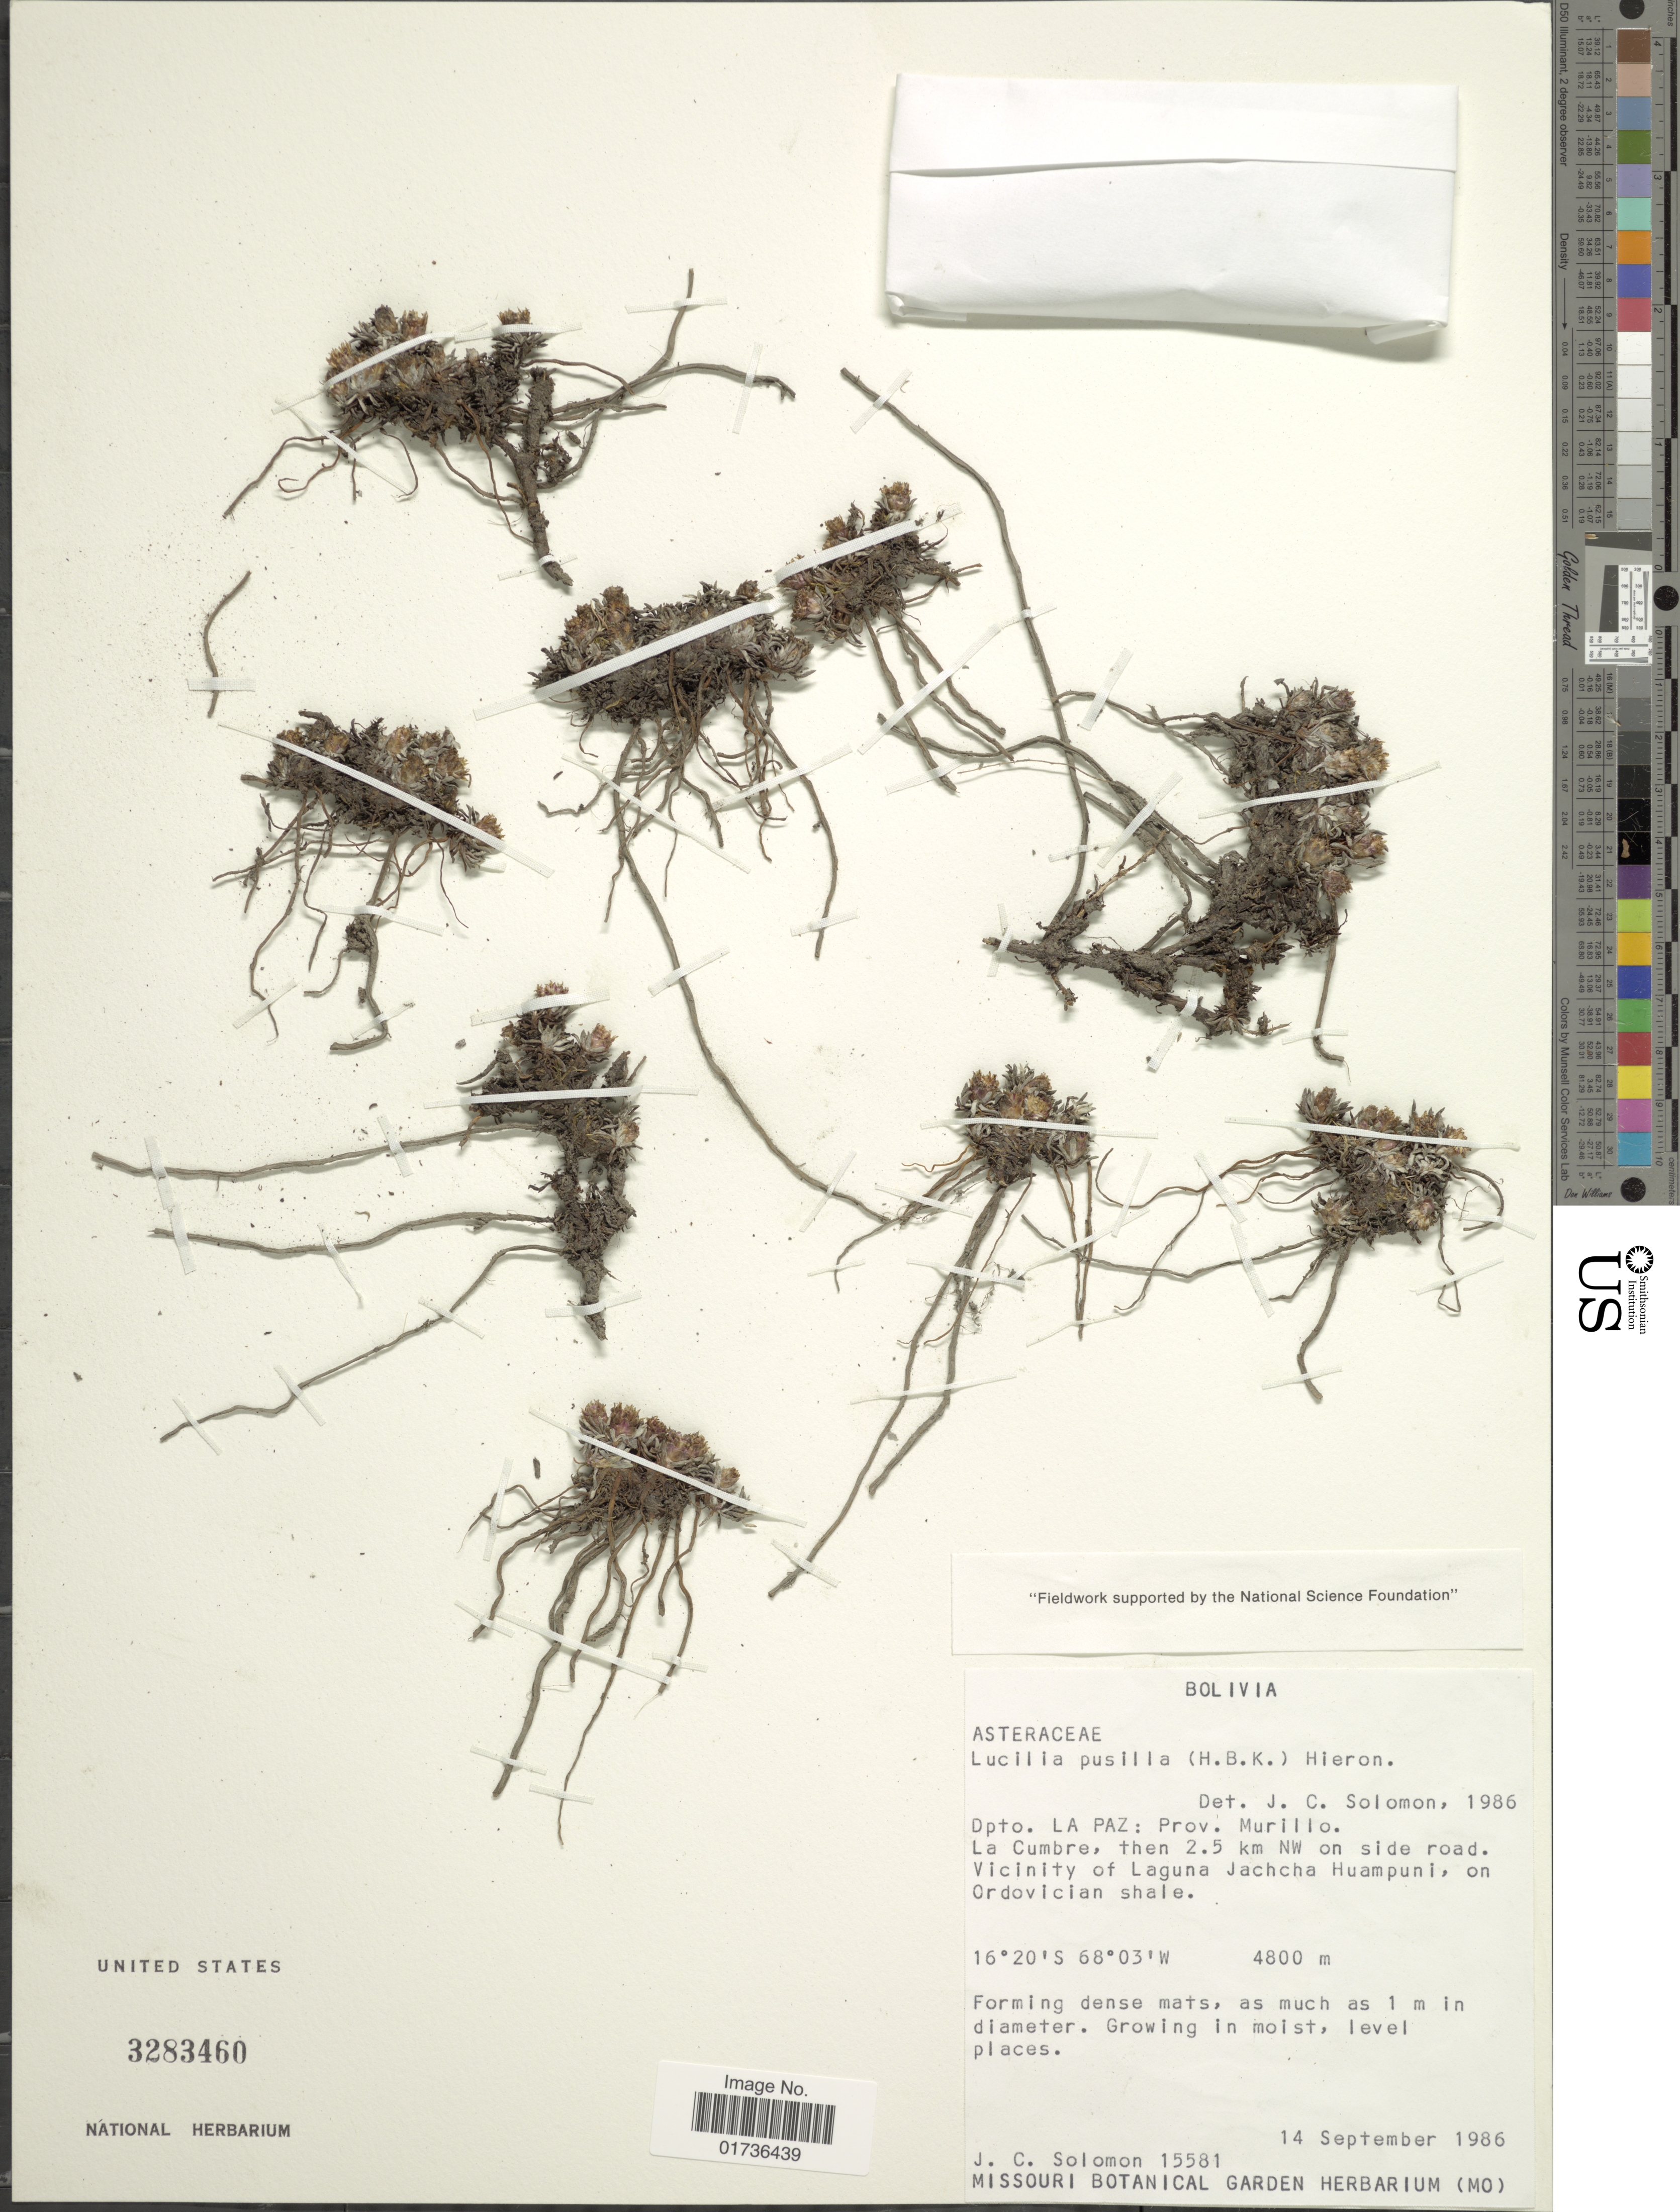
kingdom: Plantae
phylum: Tracheophyta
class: Magnoliopsida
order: Asterales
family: Asteraceae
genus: Lucilia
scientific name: Lucilia kunthiana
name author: (DC.) Zardini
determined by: Dillon, M. O.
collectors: J. C. Solomon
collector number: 15581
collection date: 1986-09-14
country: Bolivia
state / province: La Paz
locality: Dpto La Paz: prov. Murillo. La Cumbre, then 2.5 km NW on side road. Vicinity of Laguna Jachcha Huampuni, on Ordovician shale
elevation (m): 4800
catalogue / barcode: US 3283460